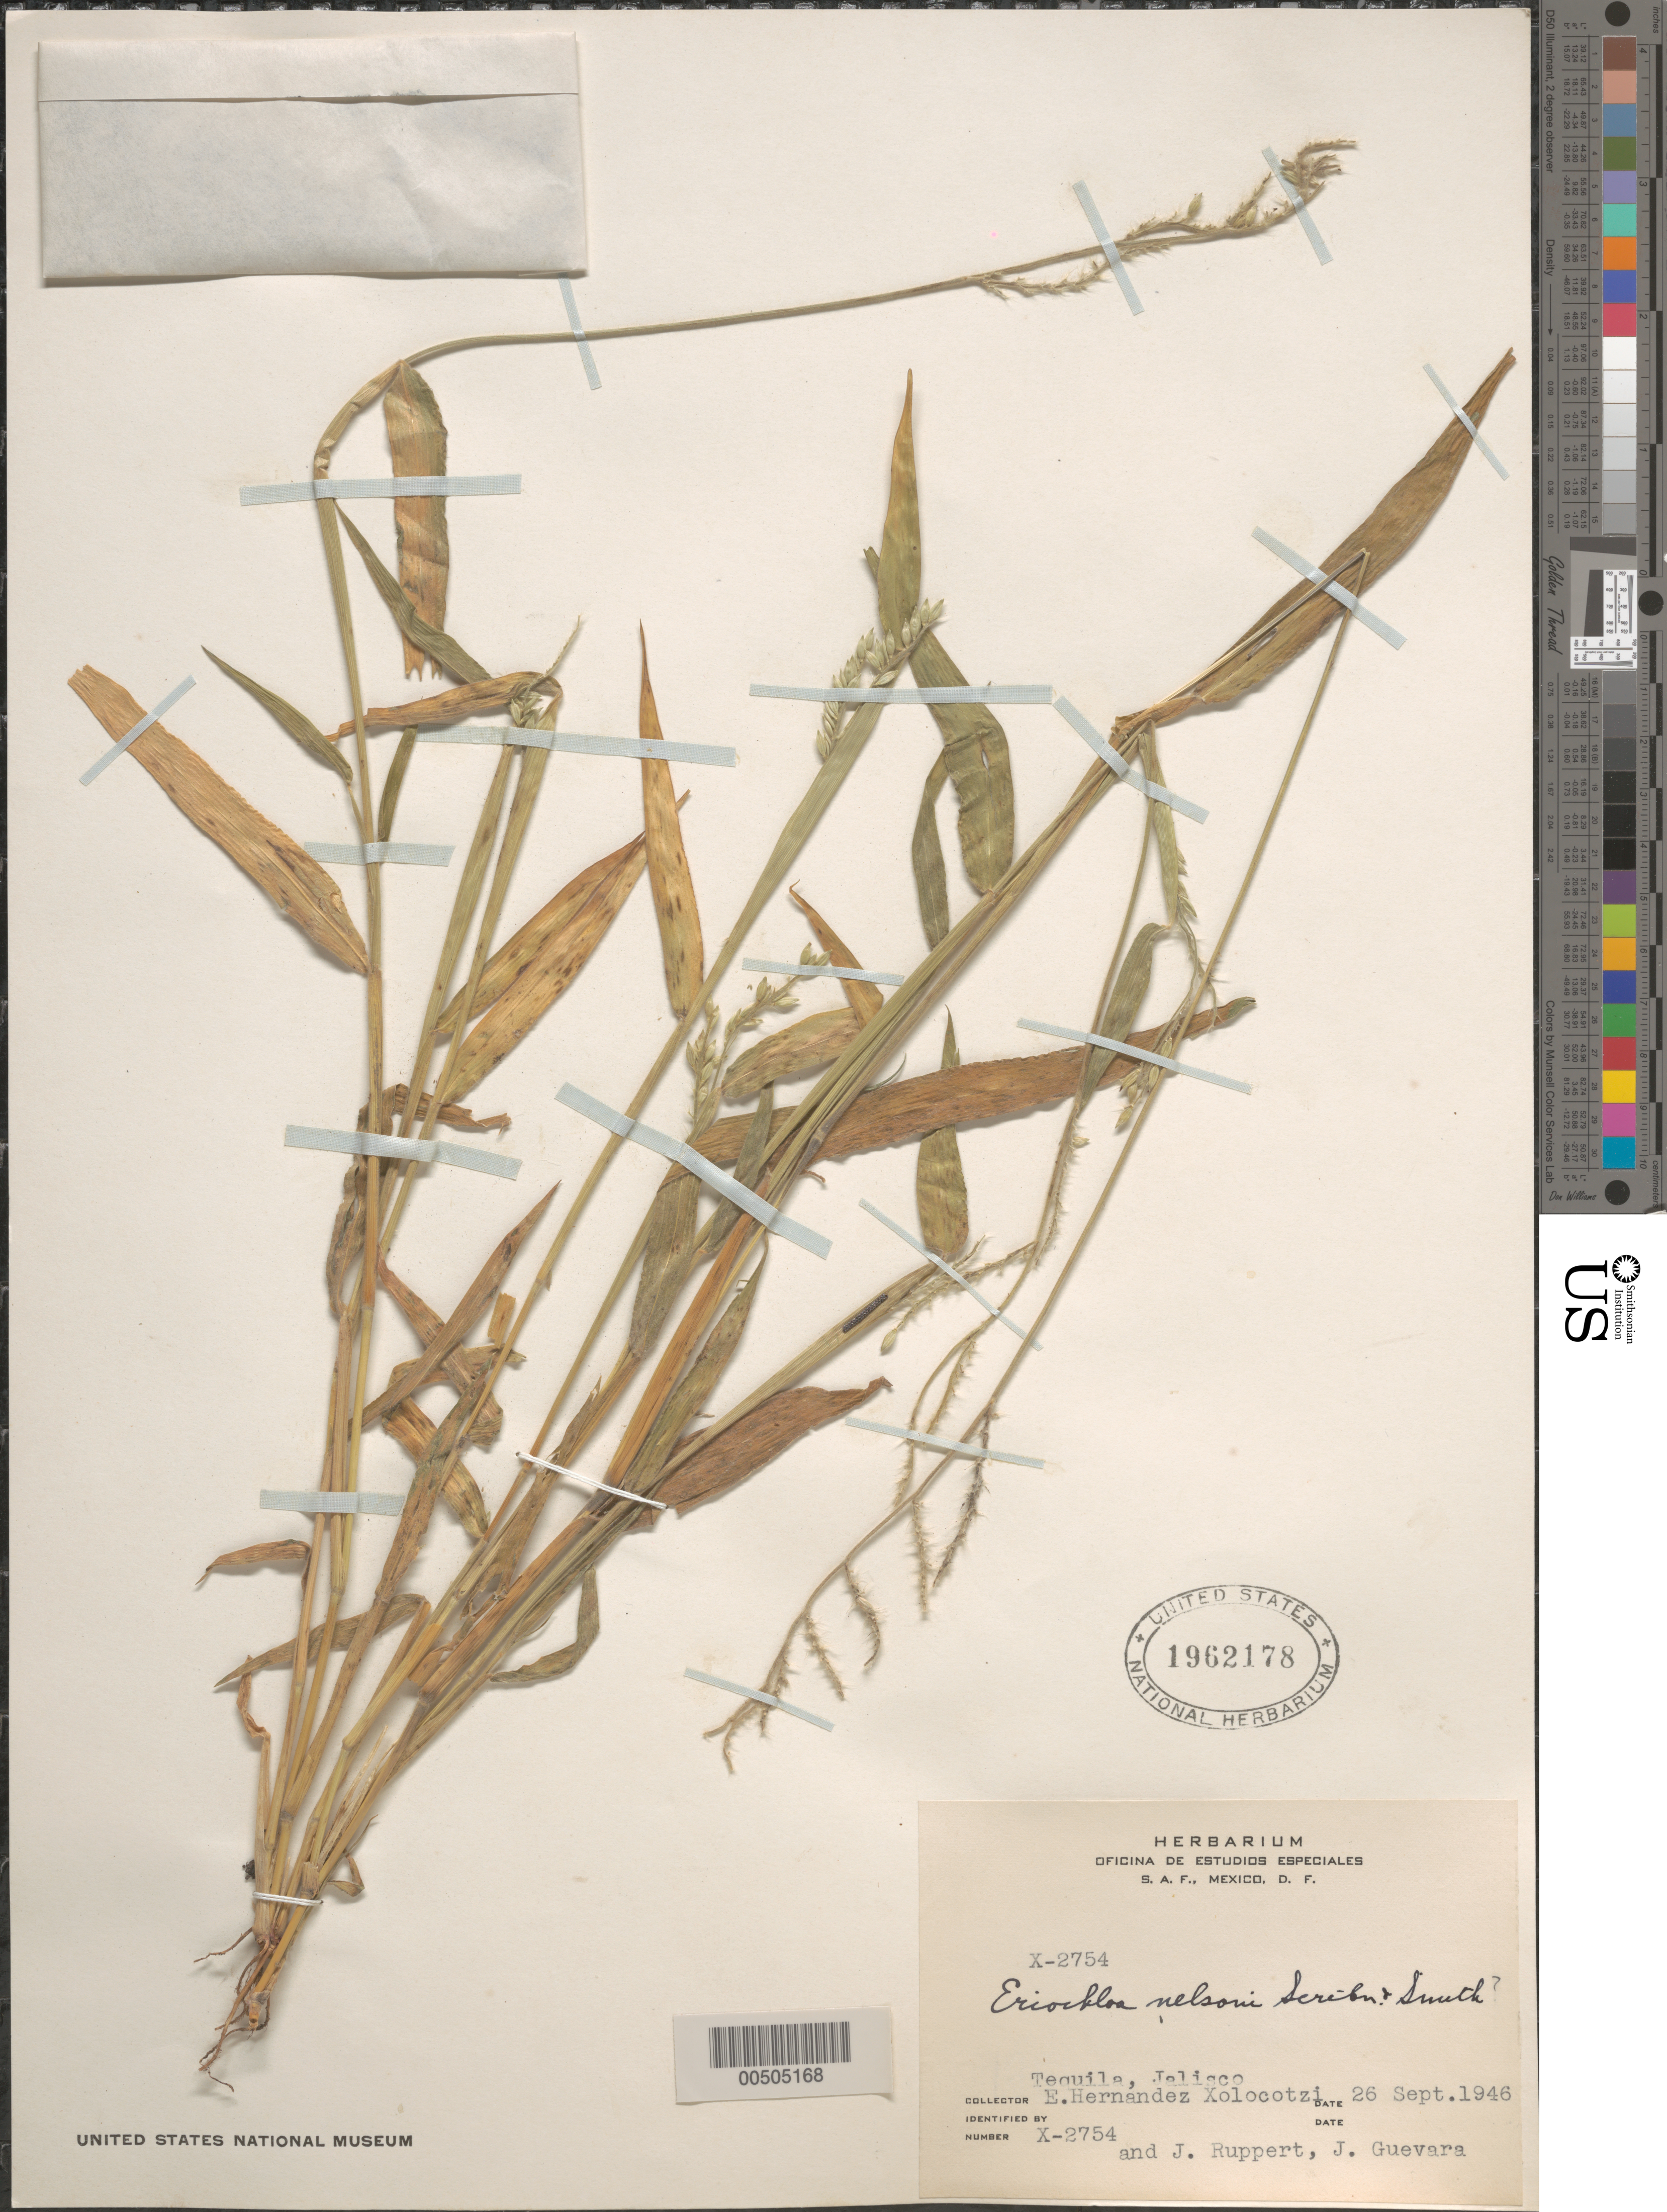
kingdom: Plantae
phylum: Tracheophyta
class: Liliopsida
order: Poales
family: Poaceae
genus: Eriochloa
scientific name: Eriochloa nelsonii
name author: Scribn. & J.G. Sm.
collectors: E. I. Hernández-X. & J. Ruppert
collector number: X-2754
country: Mexico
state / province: Jalisco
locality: Tequila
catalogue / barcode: US 1962178